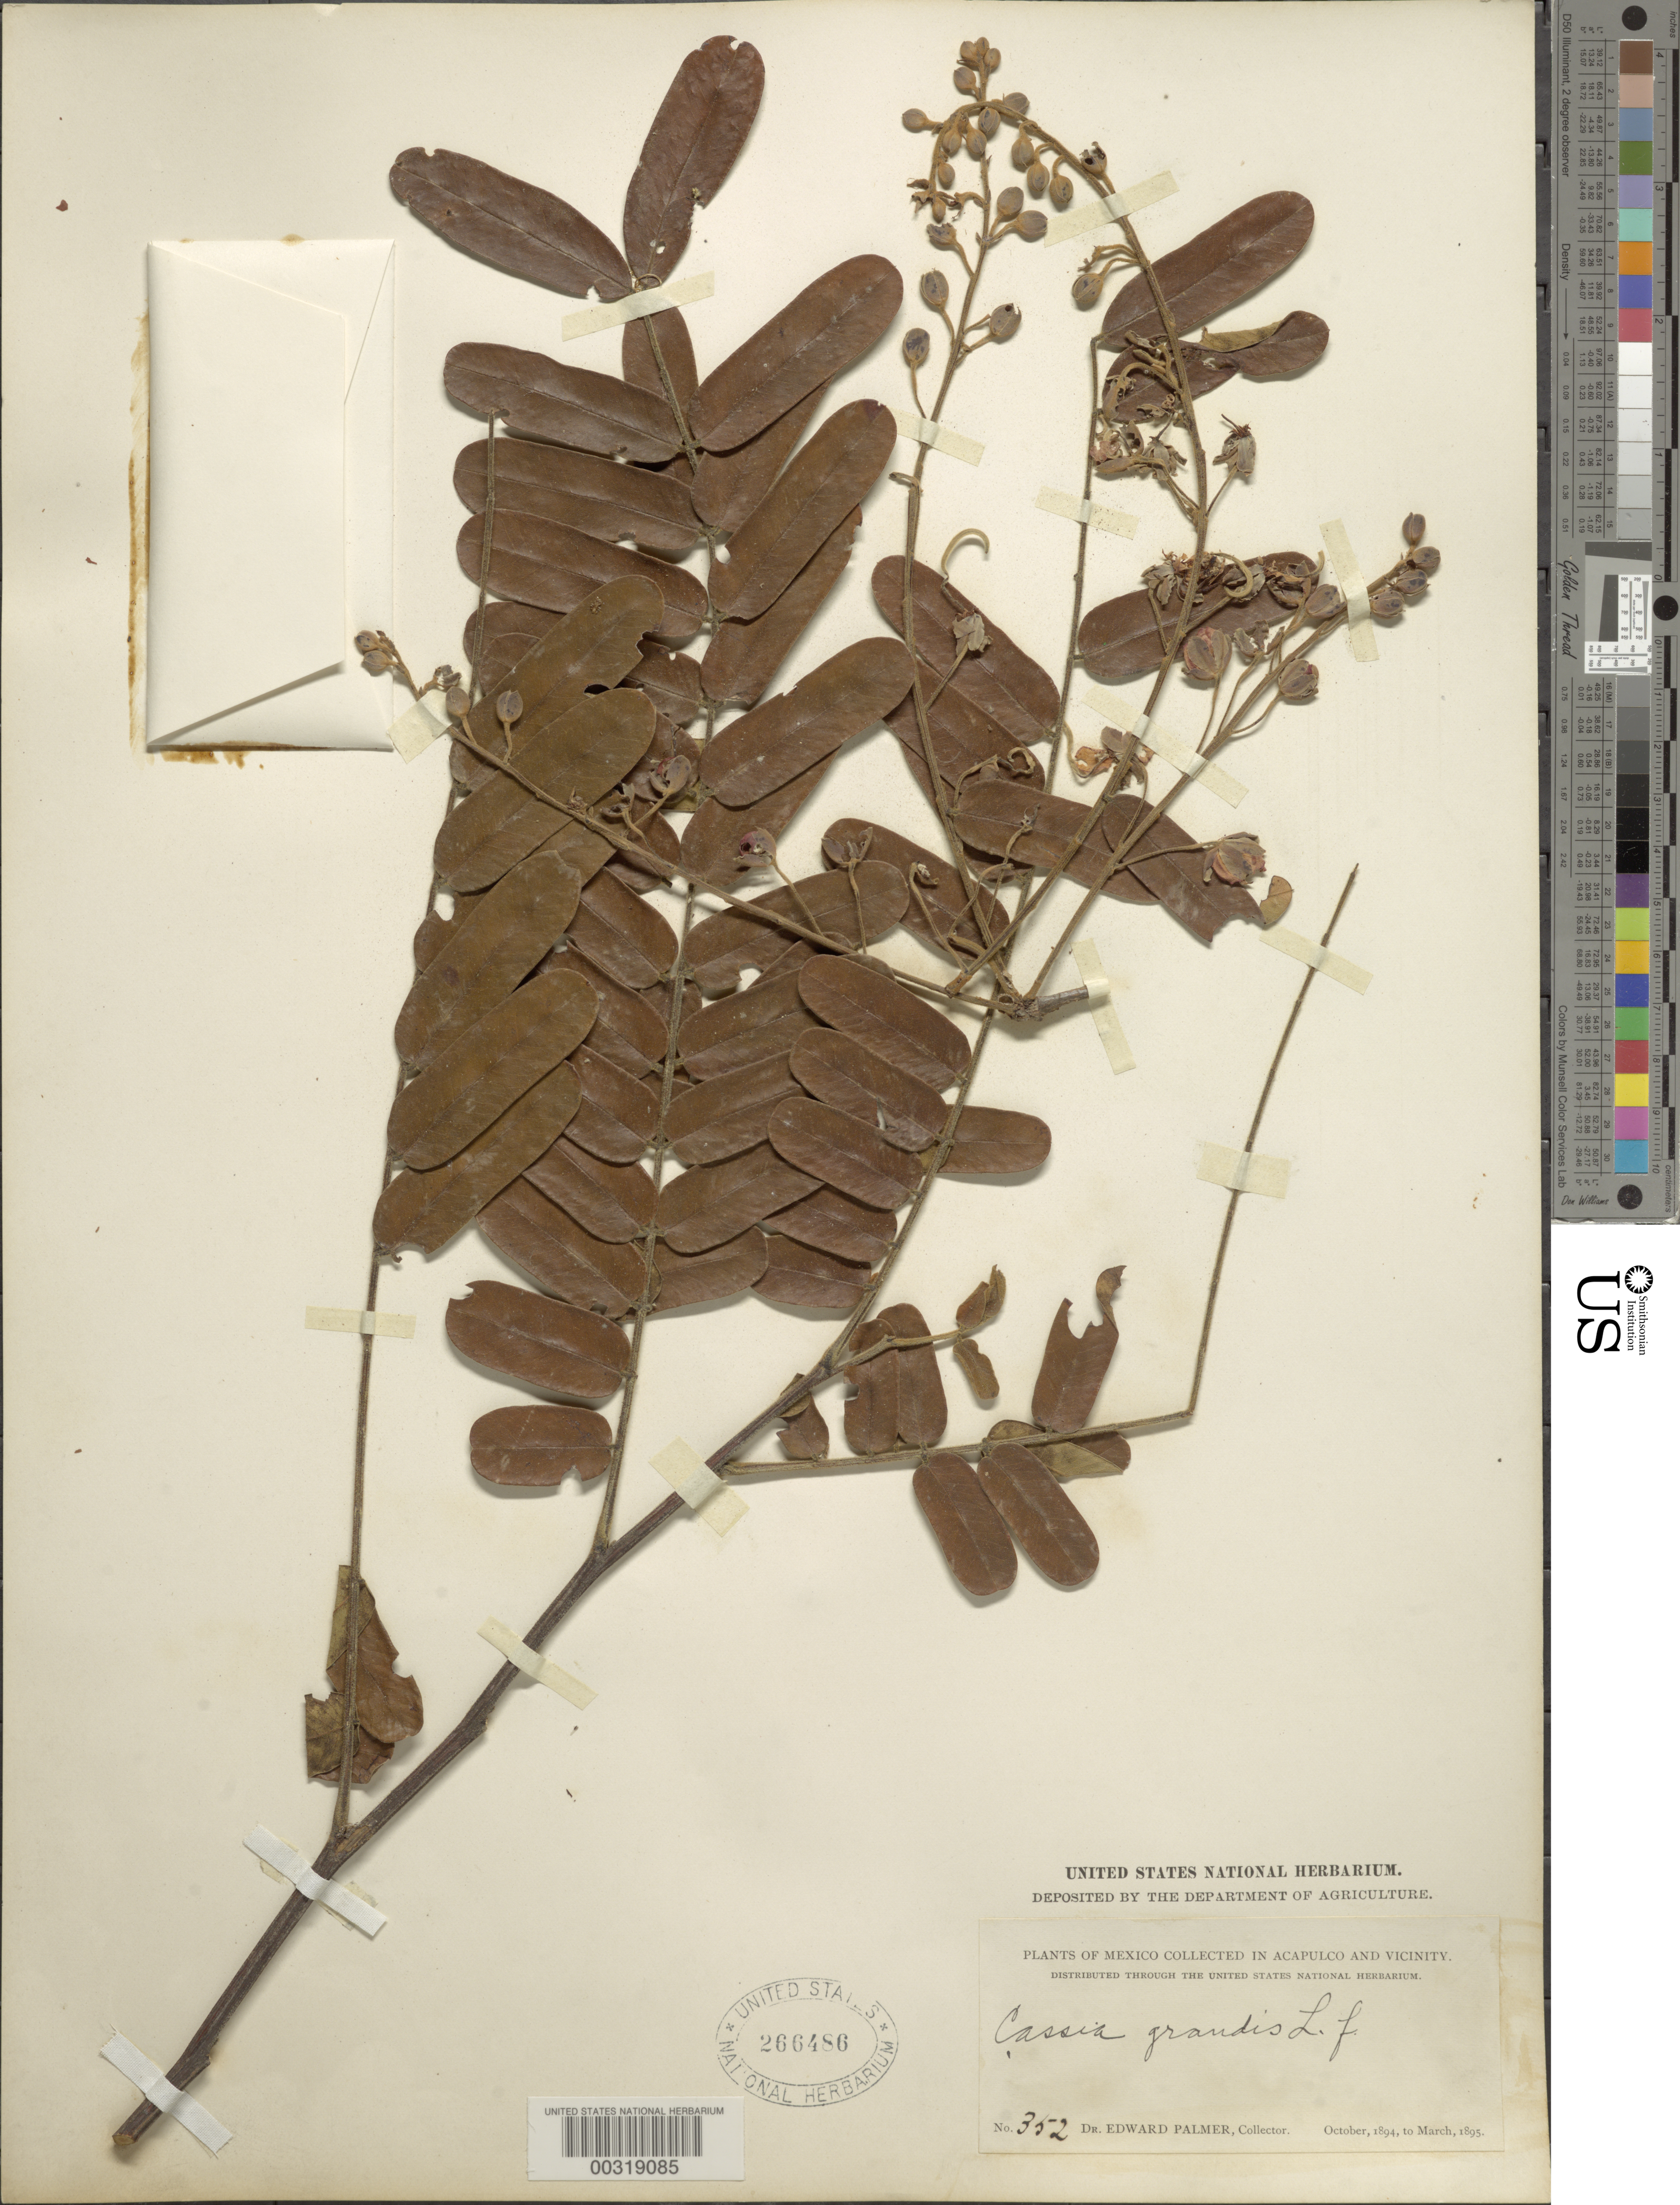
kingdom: Plantae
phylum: Tracheophyta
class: Magnoliopsida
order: Fabales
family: Fabaceae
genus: Cassia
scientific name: Cassia grandis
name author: L. f.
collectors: E. Palmer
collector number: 352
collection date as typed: Oct 1894 to -- Mar 1895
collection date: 1894-10/1895-03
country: Mexico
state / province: Guerrero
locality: Acapulco and vicinity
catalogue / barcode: US 266486